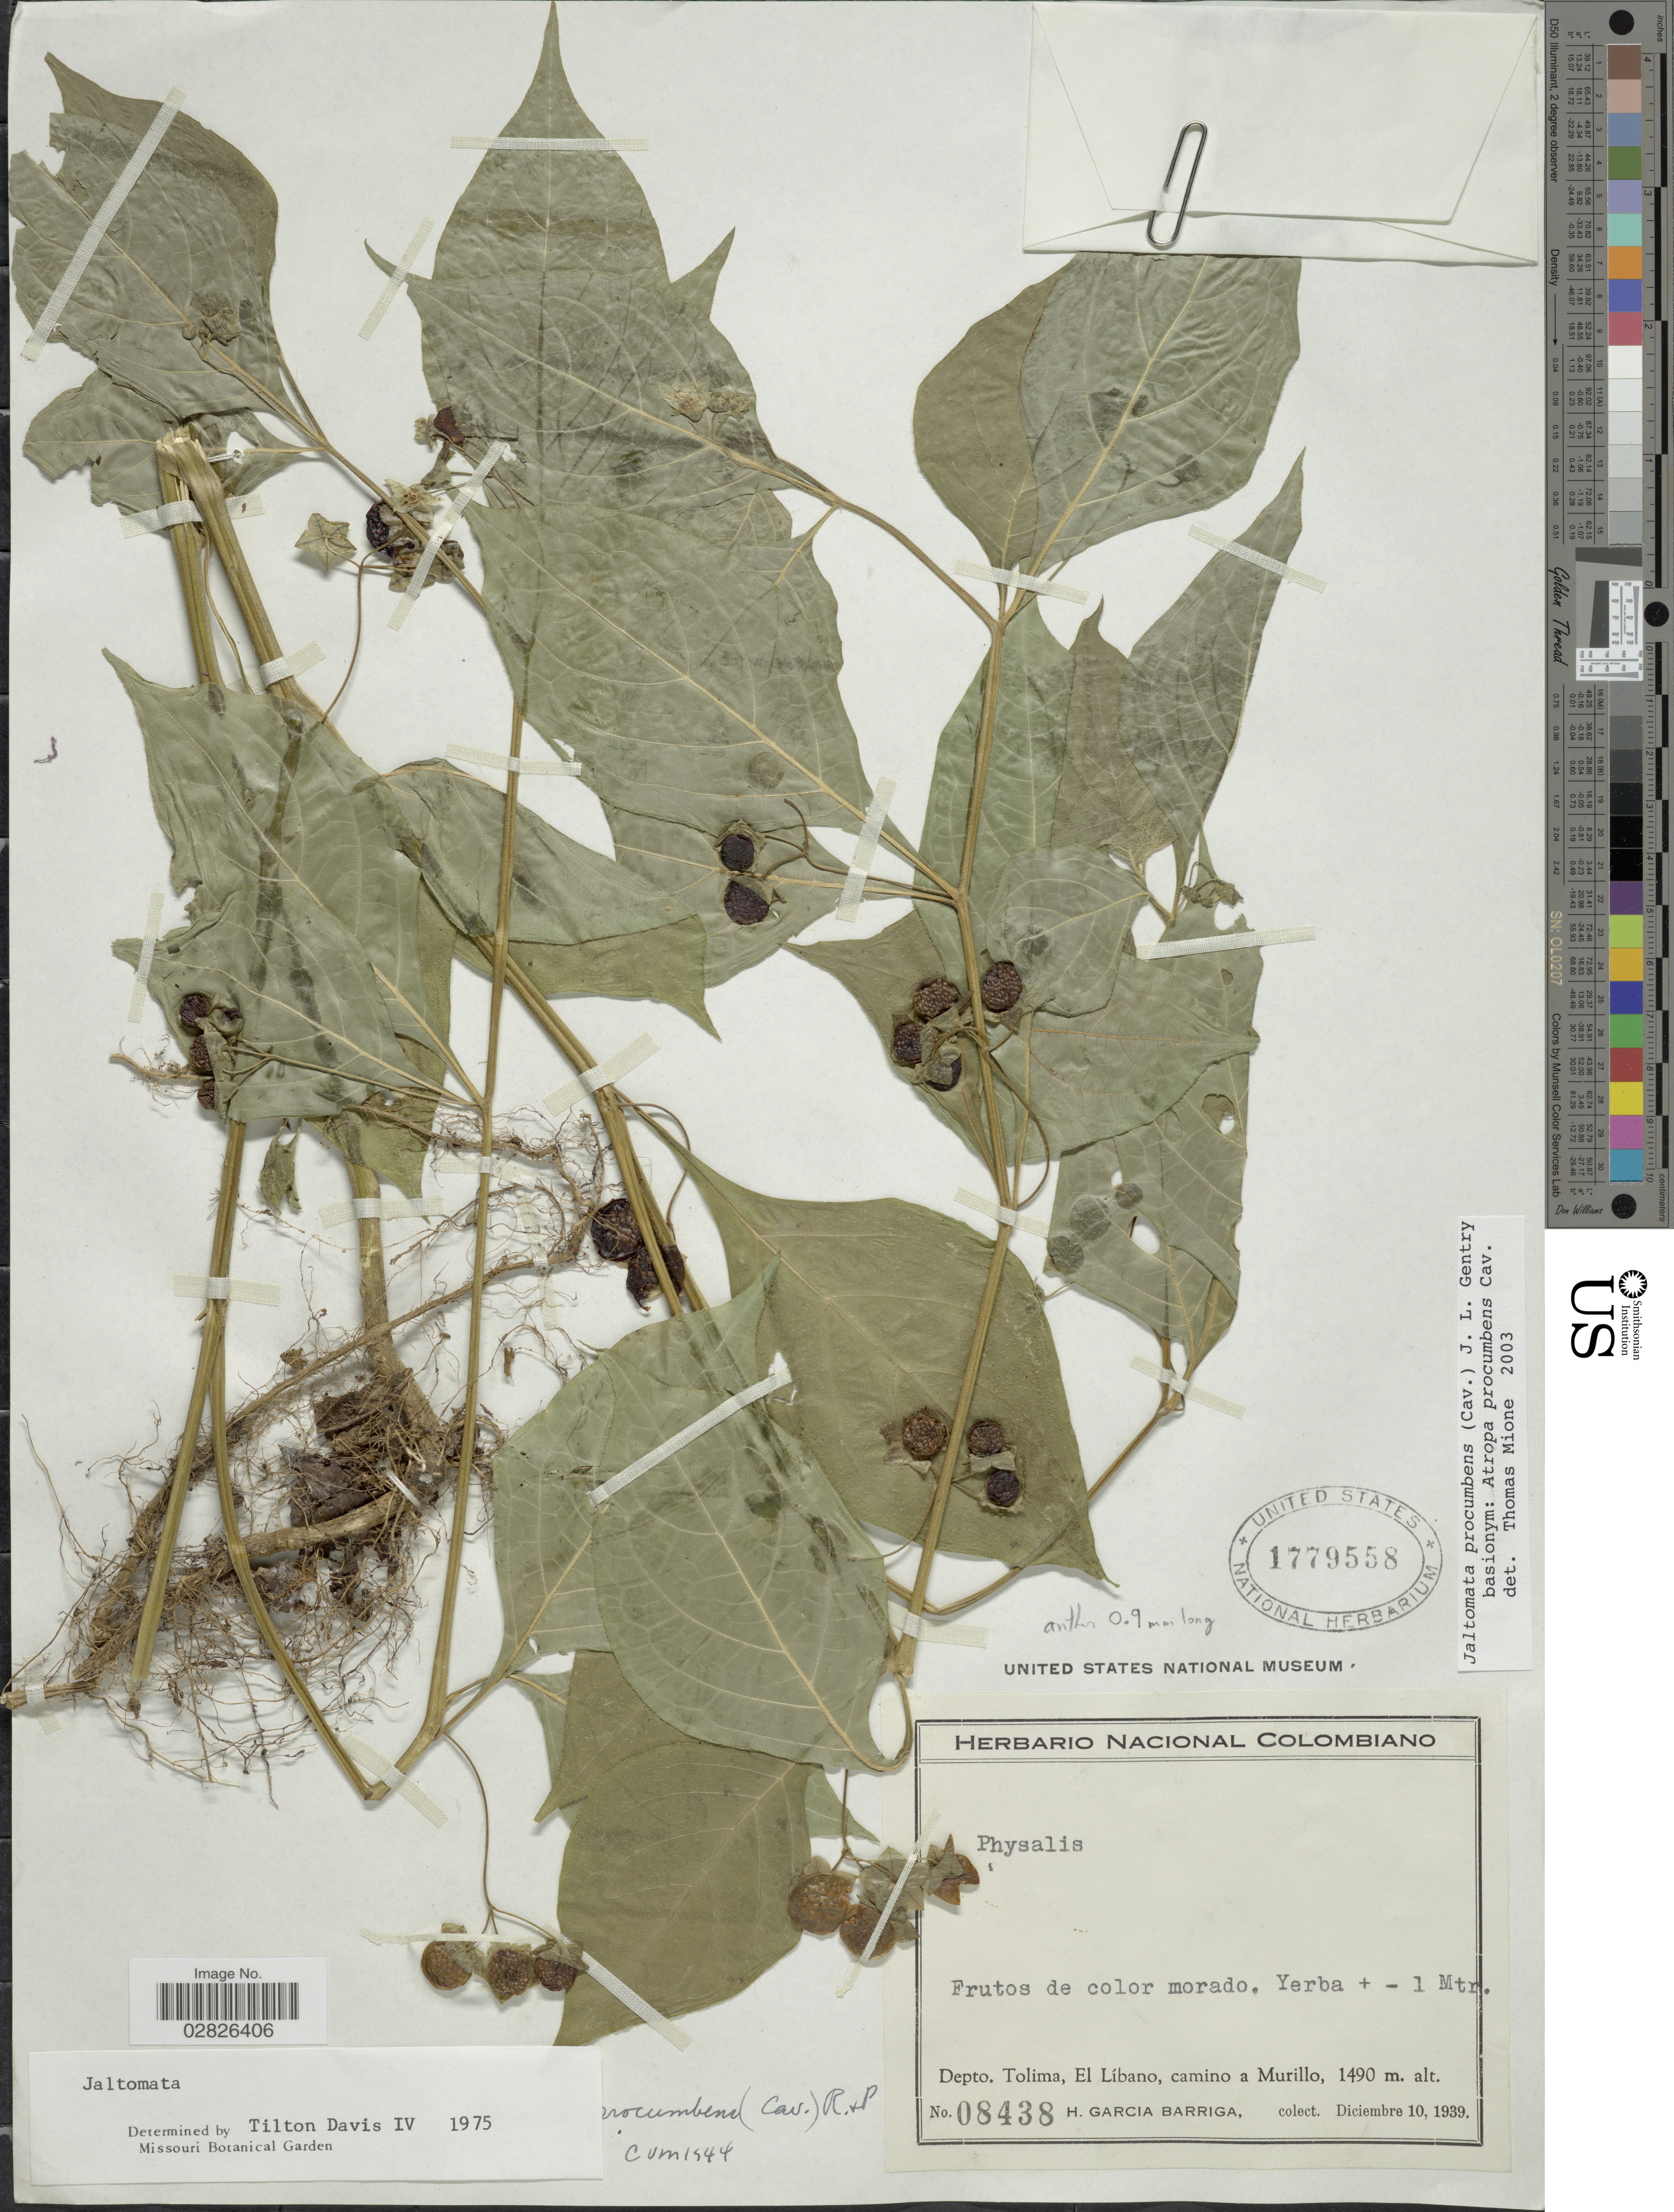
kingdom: Plantae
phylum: Tracheophyta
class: Magnoliopsida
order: Solanales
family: Solanaceae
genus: Jaltomata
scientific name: Jaltomata procumbens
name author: (Cav.) J.L. Gentry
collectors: H. García Barriga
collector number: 08438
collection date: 1939-12-10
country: Colombia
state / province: Tolima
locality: Depto. Tolima, El Líbano, camino a Murillo.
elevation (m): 1490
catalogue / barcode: US 1779558